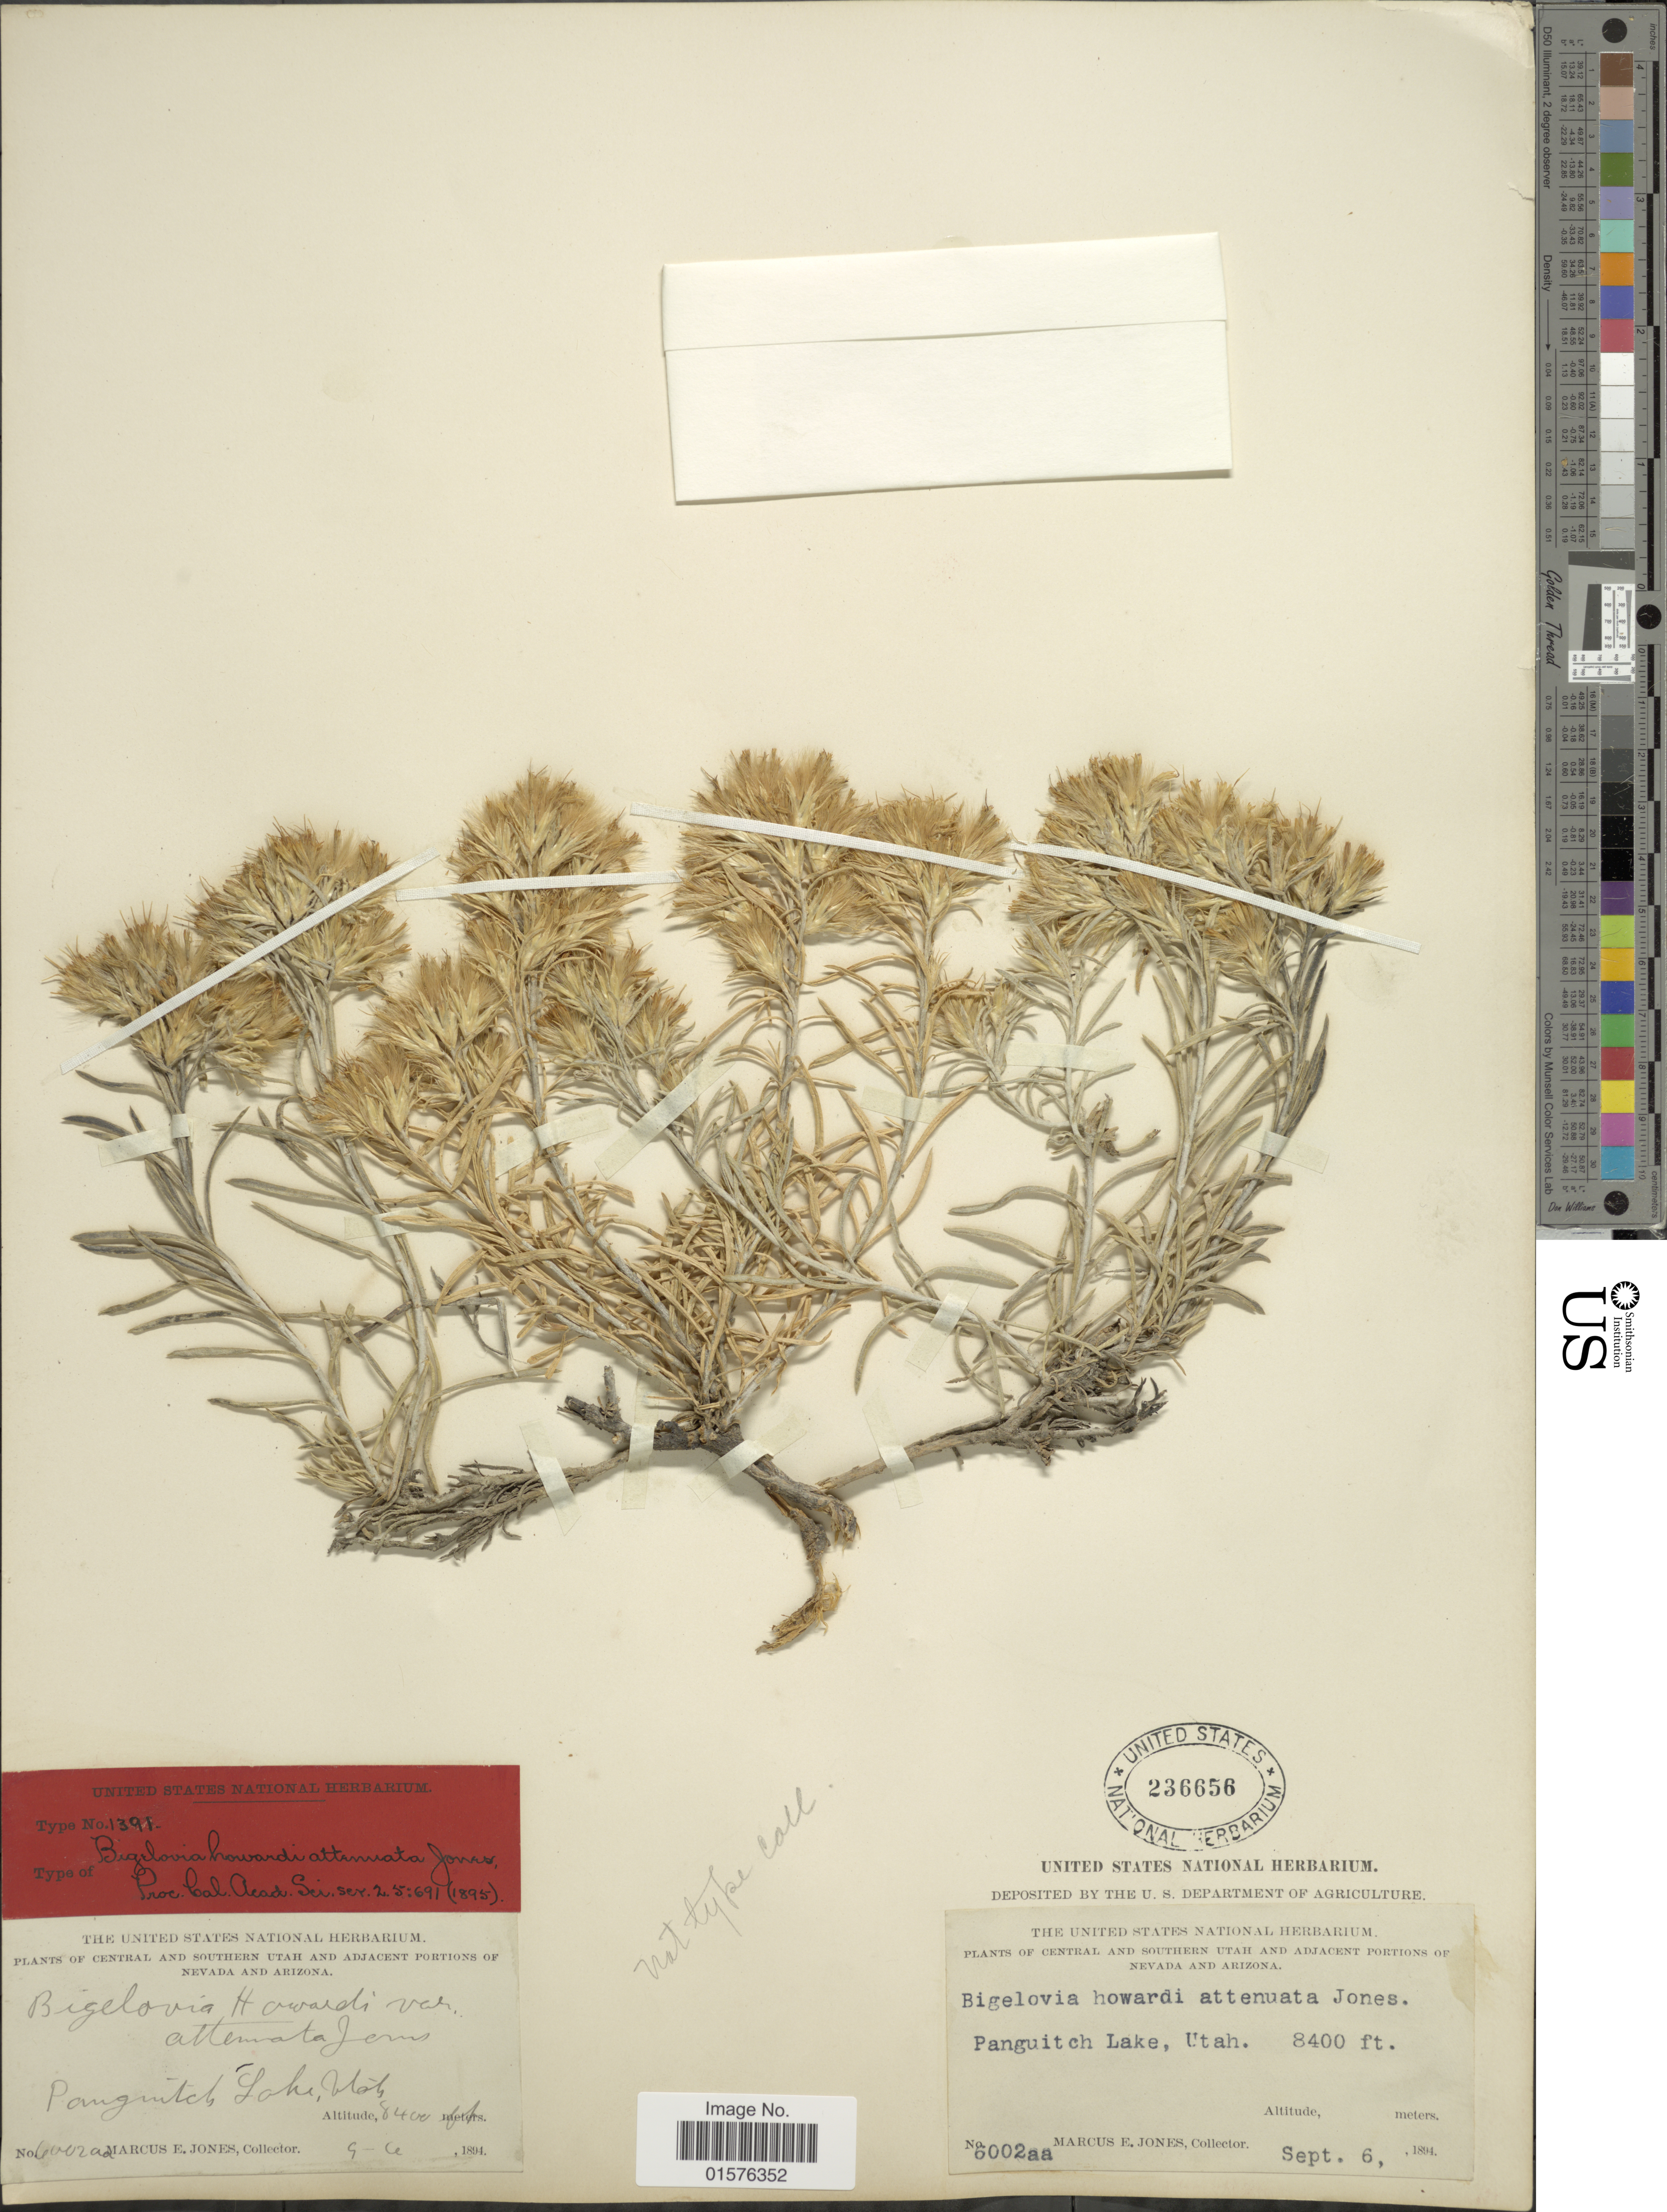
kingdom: Plantae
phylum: Tracheophyta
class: Magnoliopsida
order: Asterales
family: Asteraceae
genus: Ericameria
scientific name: Ericameria parryi var. attenuata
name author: (M.E. Jones) G.L. Nesom & G.I. Baird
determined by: Urbatsch, Lowell E., Curator (LSU), Louisiana State University (UNITED STATES)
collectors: M. E. Jones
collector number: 6002aa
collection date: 1894-09-06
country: United States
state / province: Nevada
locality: Central and Southern Utah, Panguitch Lake.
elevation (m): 2560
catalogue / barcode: US 236656